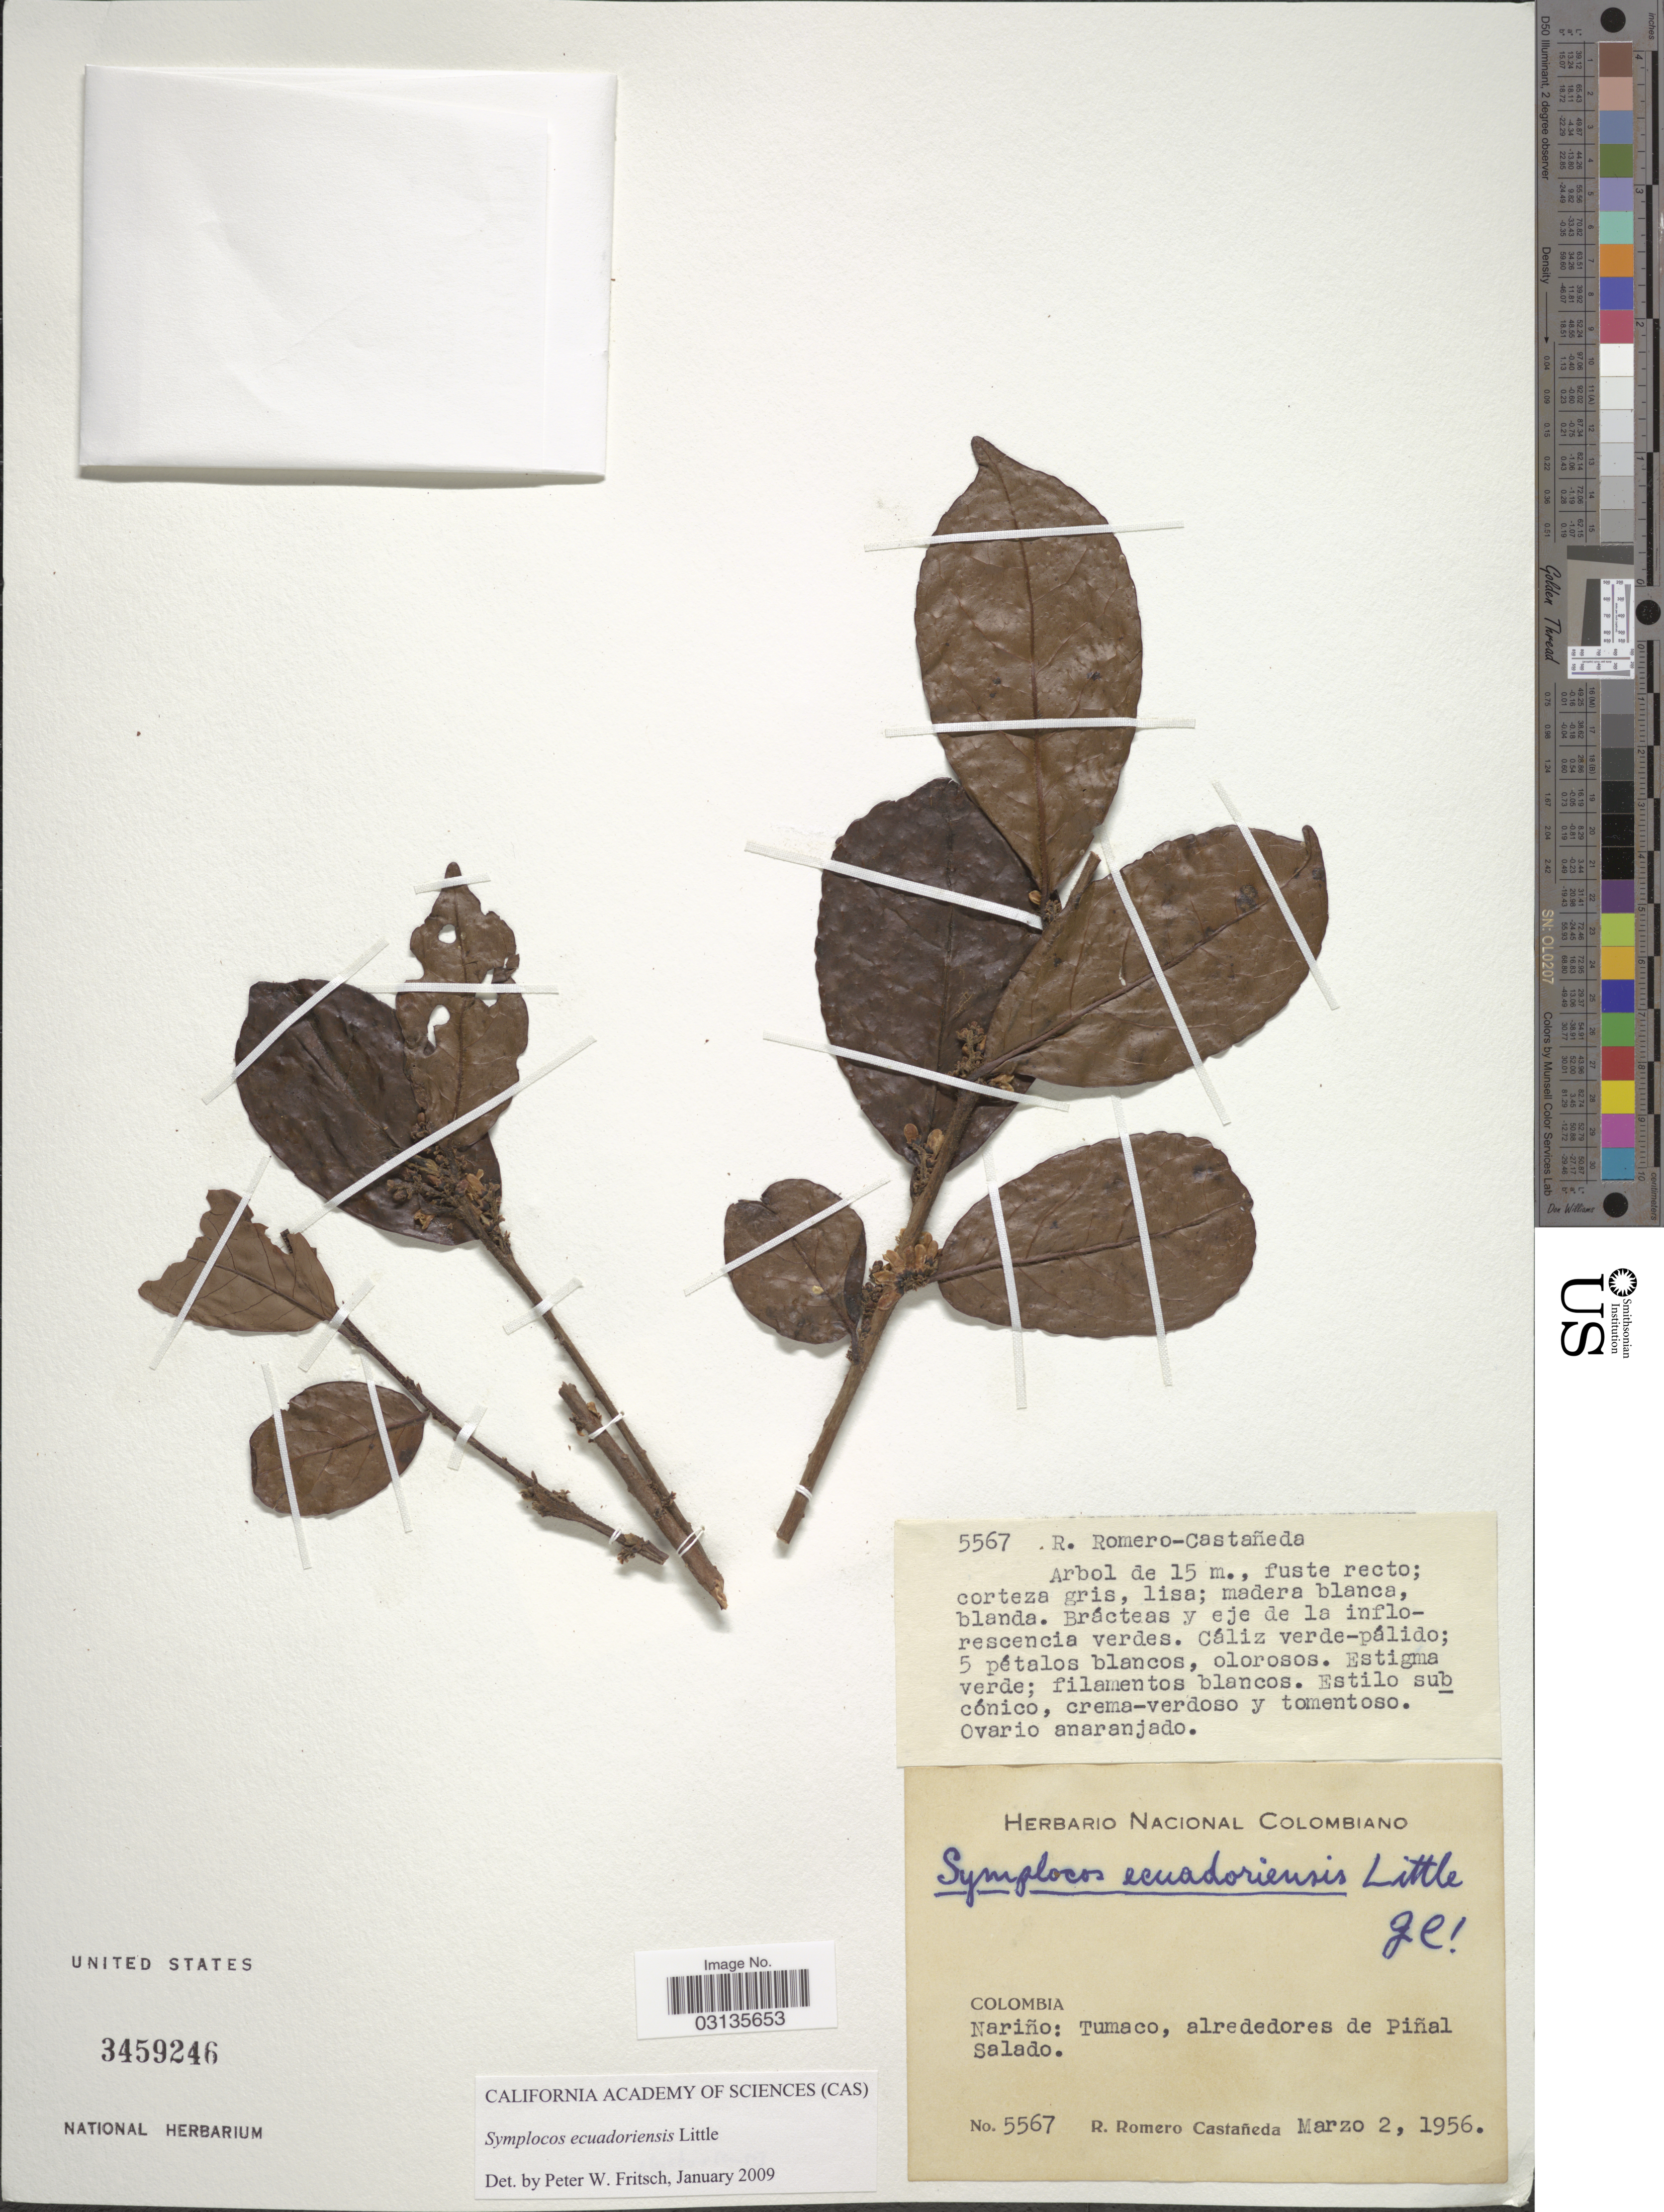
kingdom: Plantae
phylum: Tracheophyta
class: Magnoliopsida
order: Ericales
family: Symplocaceae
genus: Symplocos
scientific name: Symplocos ecuadorensis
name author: Little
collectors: R. Romero Castañeda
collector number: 5567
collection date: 1956-03-02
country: Colombia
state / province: Nariño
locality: Tumaco, alrededores de Piñal Salado.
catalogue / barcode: US 3459246